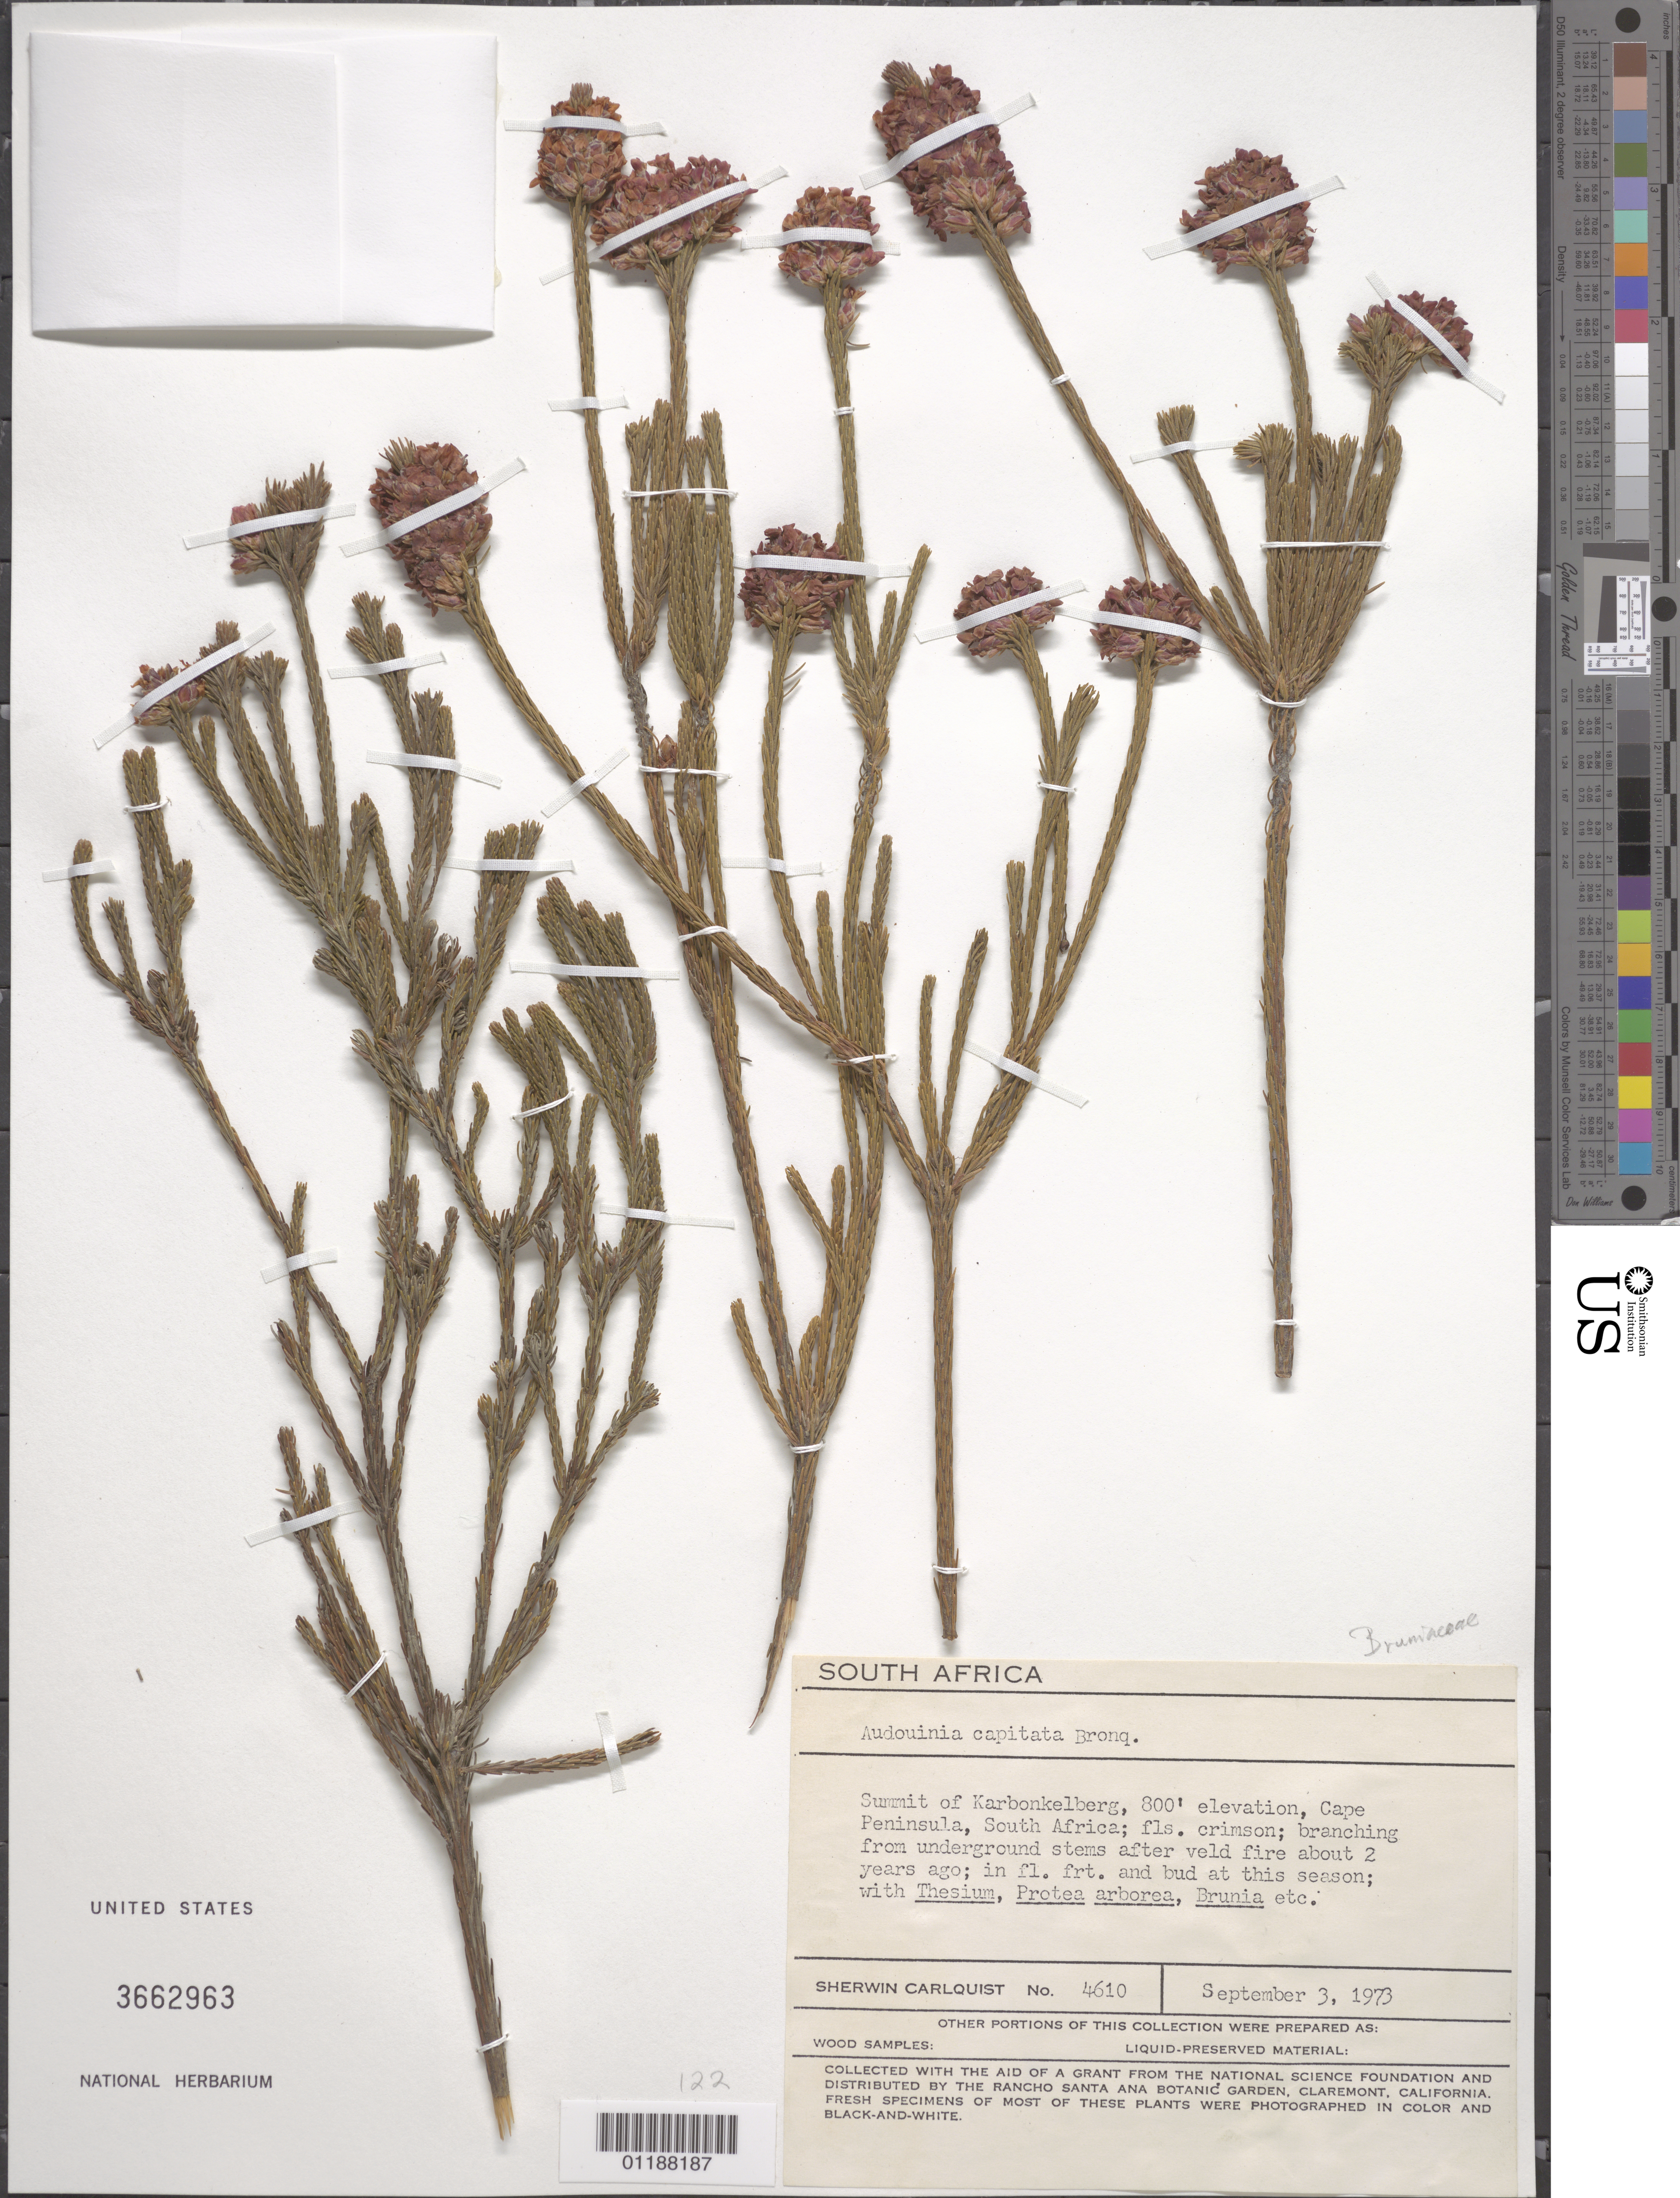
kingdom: Plantae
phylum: Tracheophyta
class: Magnoliopsida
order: Bruniales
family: Bruniaceae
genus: Audouinia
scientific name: Audouinia capitata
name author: Brongn.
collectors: S. Carlquist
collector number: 4610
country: South Africa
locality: Summit of Karbonkelberg, Cape Peninsula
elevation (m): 244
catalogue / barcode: US 3662963